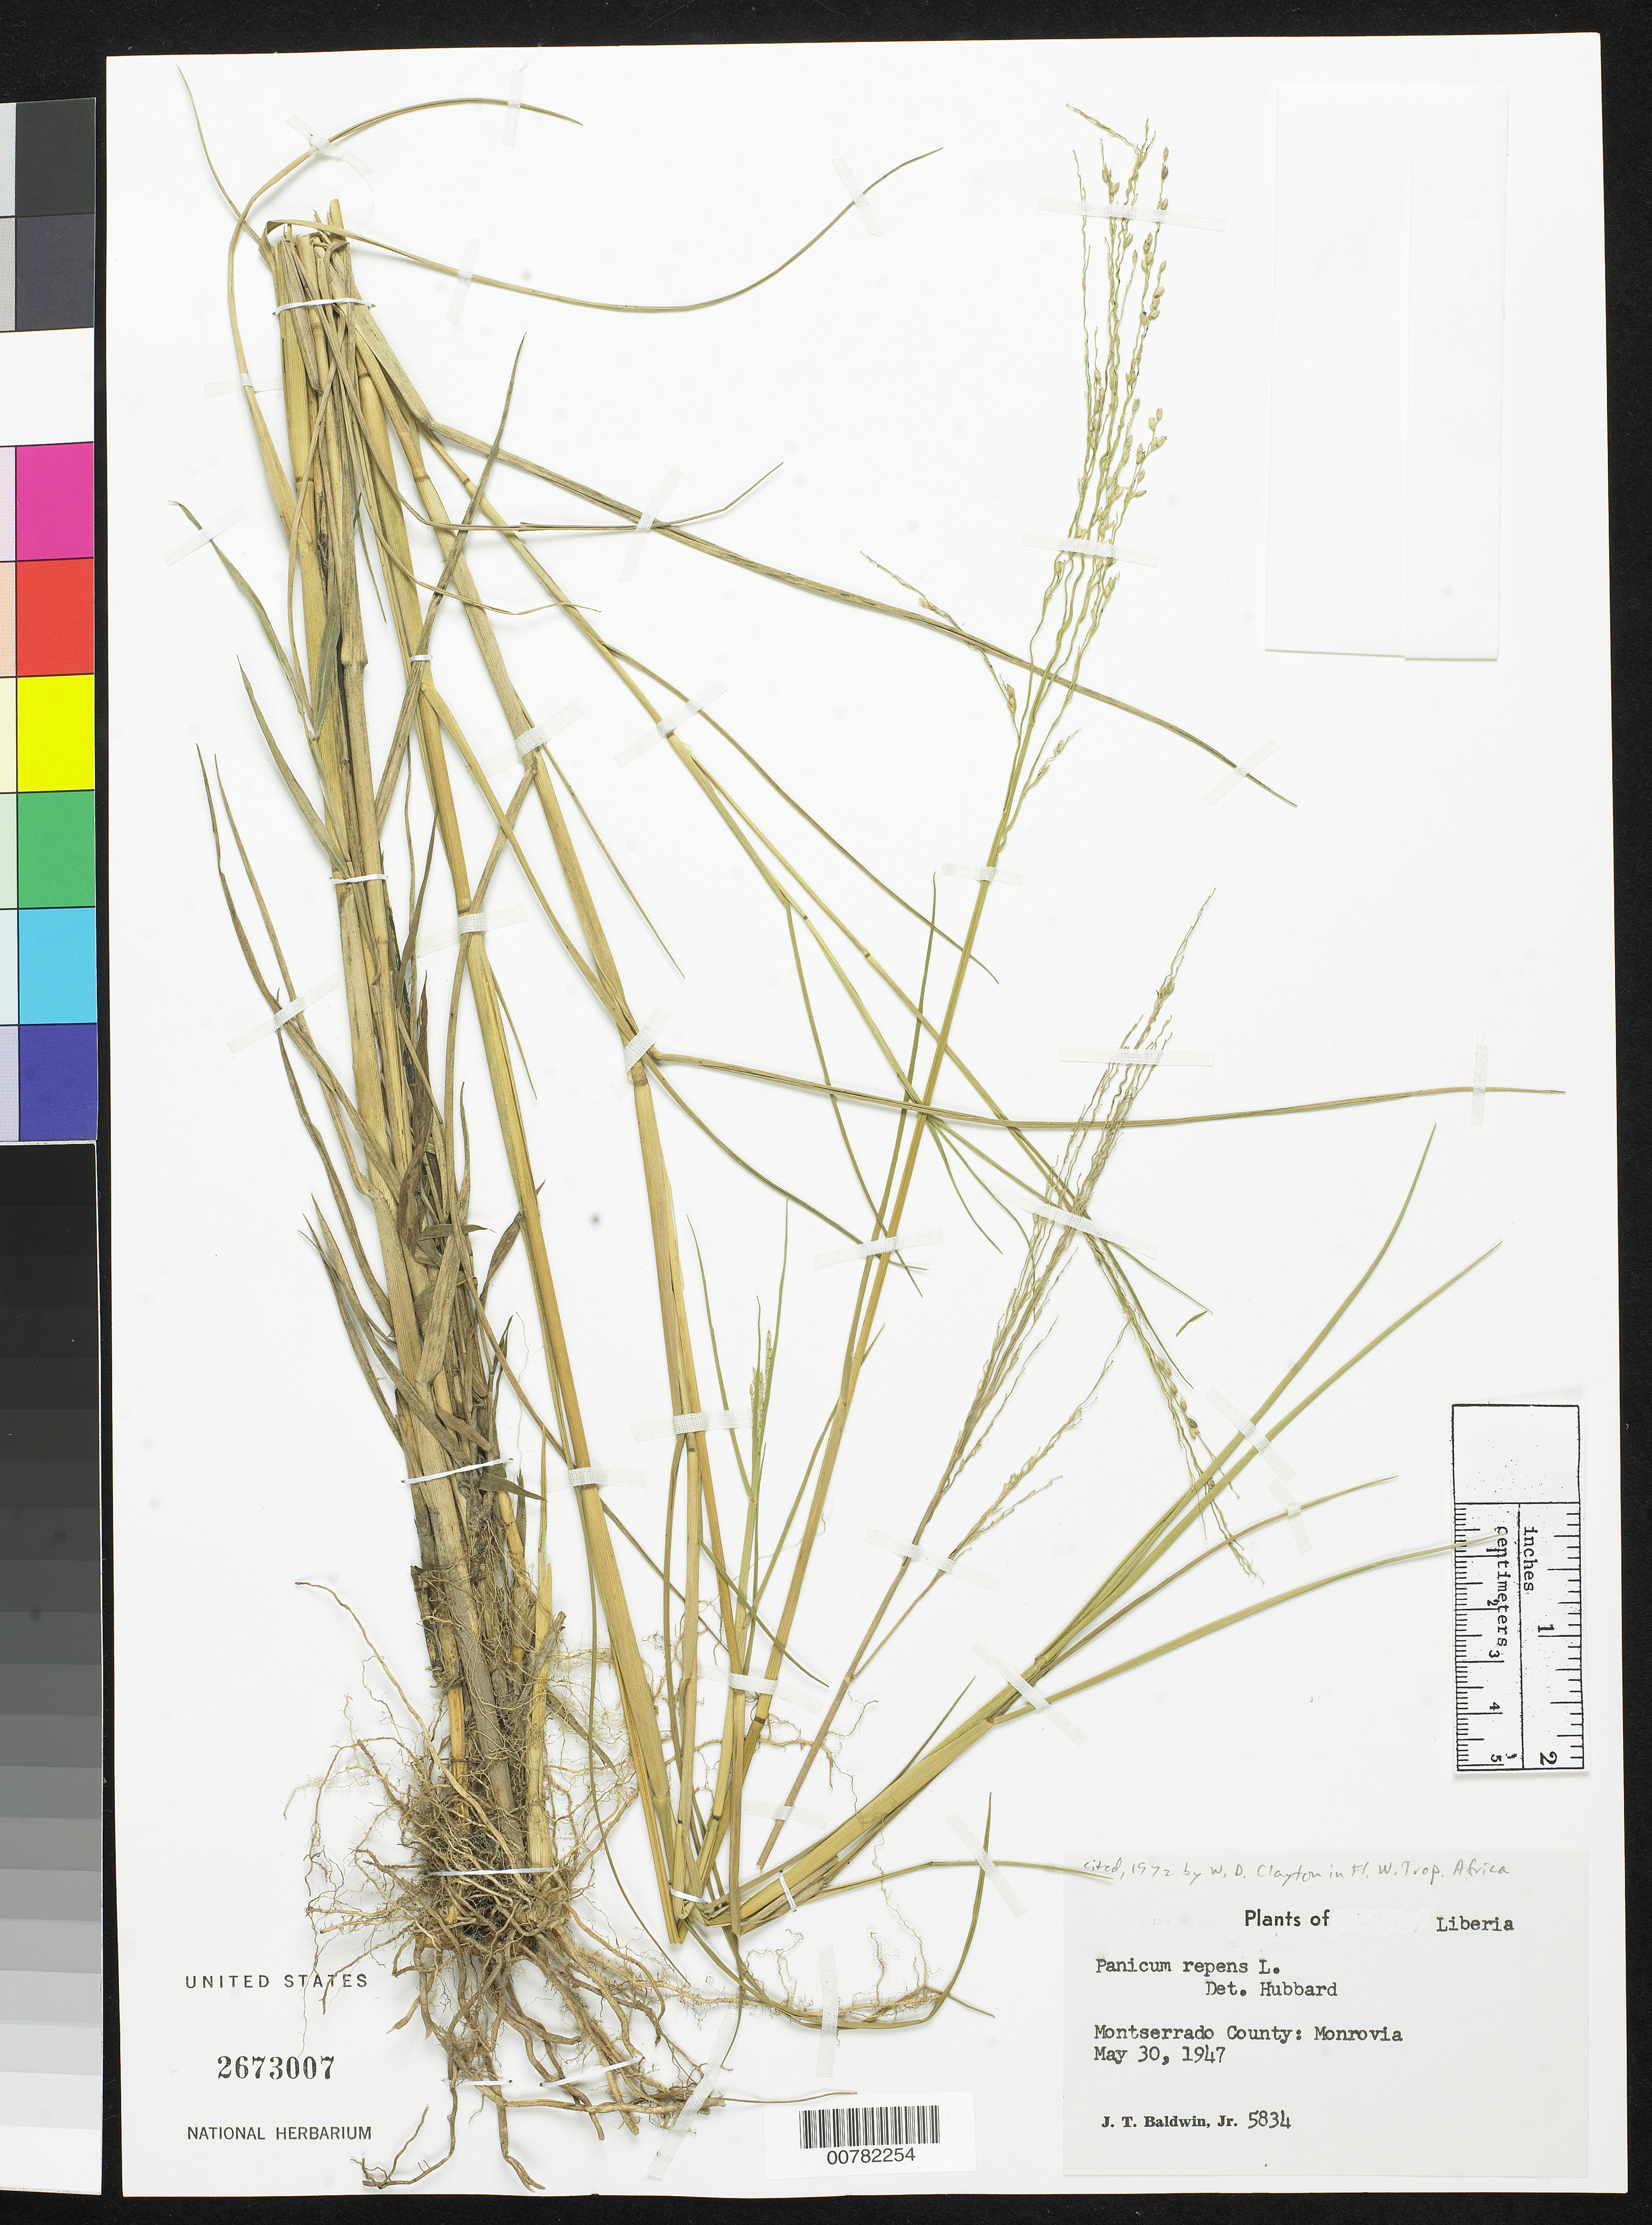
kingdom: Plantae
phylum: Tracheophyta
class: Liliopsida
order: Poales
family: Poaceae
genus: Panicum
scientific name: Panicum repens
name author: L.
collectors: J. T. Baldwin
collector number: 5834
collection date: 1947-05-30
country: Liberia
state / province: Montserrado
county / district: Monrovia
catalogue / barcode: US 2673007